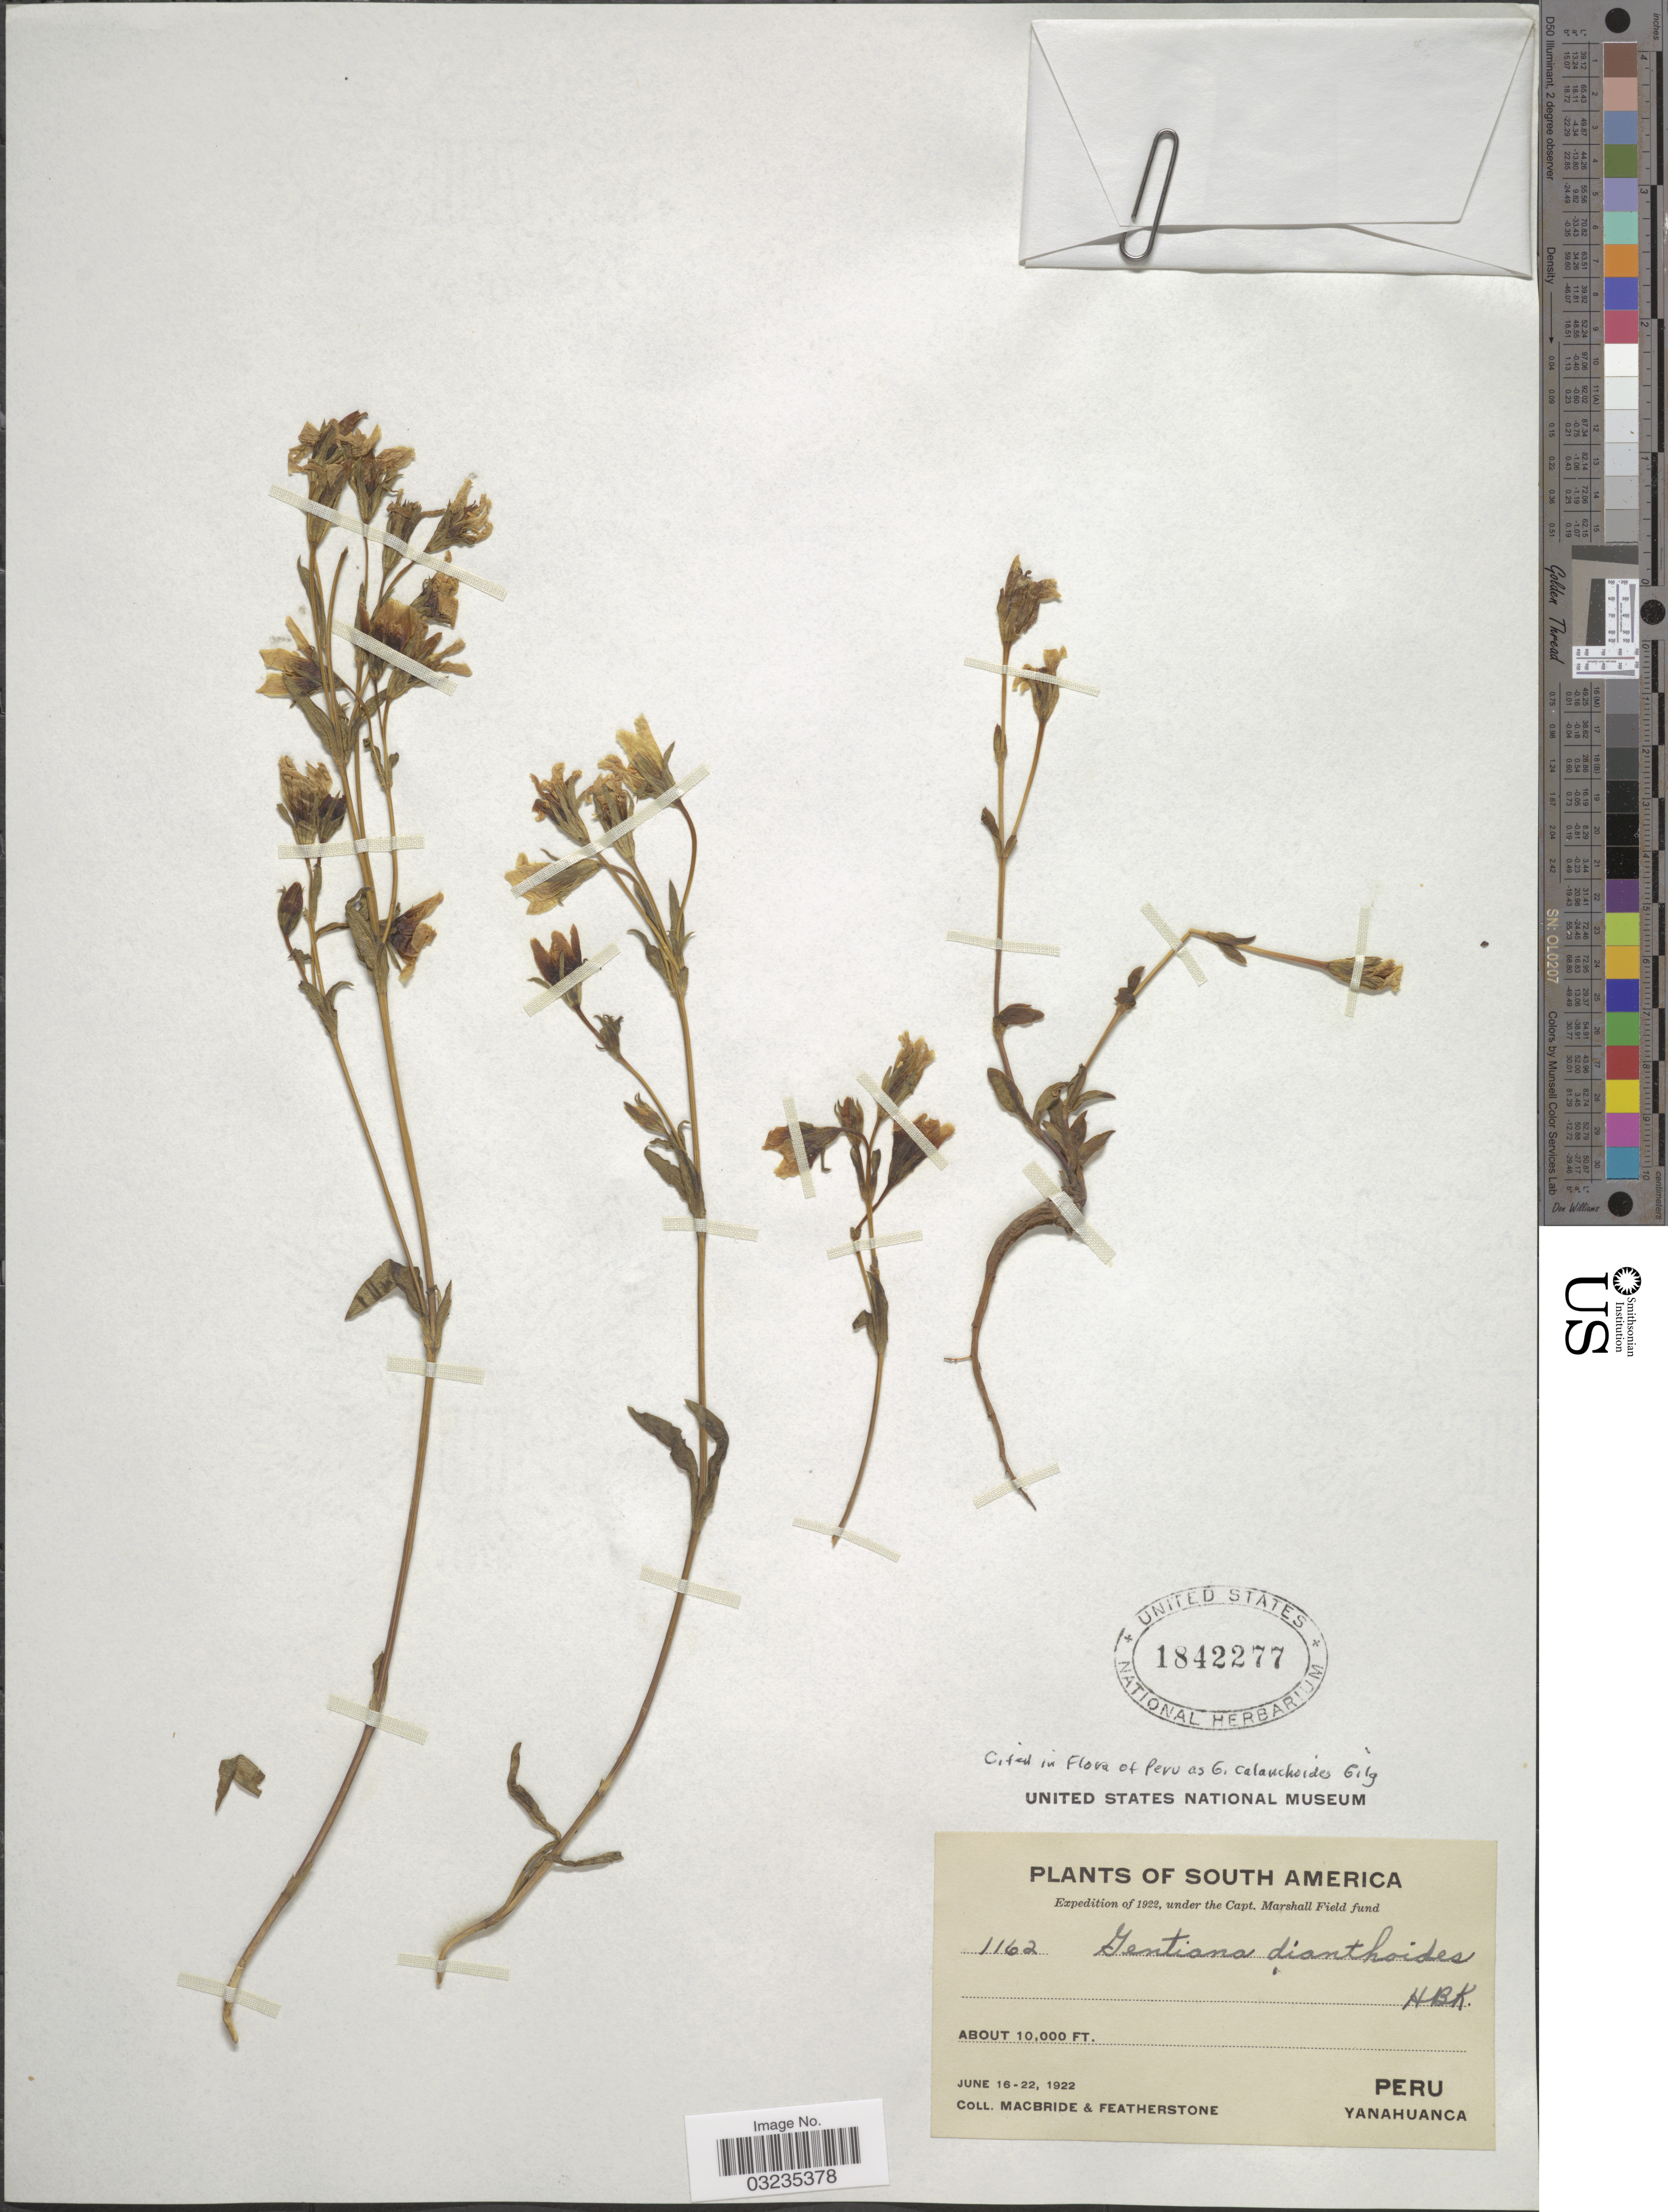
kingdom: Plantae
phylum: Tracheophyta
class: Magnoliopsida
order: Gentianales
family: Gentianaceae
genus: Gentiana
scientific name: Gentiana calanchoides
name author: Gilg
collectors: Macbride, -- & -. Featherstone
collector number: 1162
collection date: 1922-06-16/1922-06-22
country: Peru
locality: Yanahuanca.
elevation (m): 3048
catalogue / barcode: US 1842277